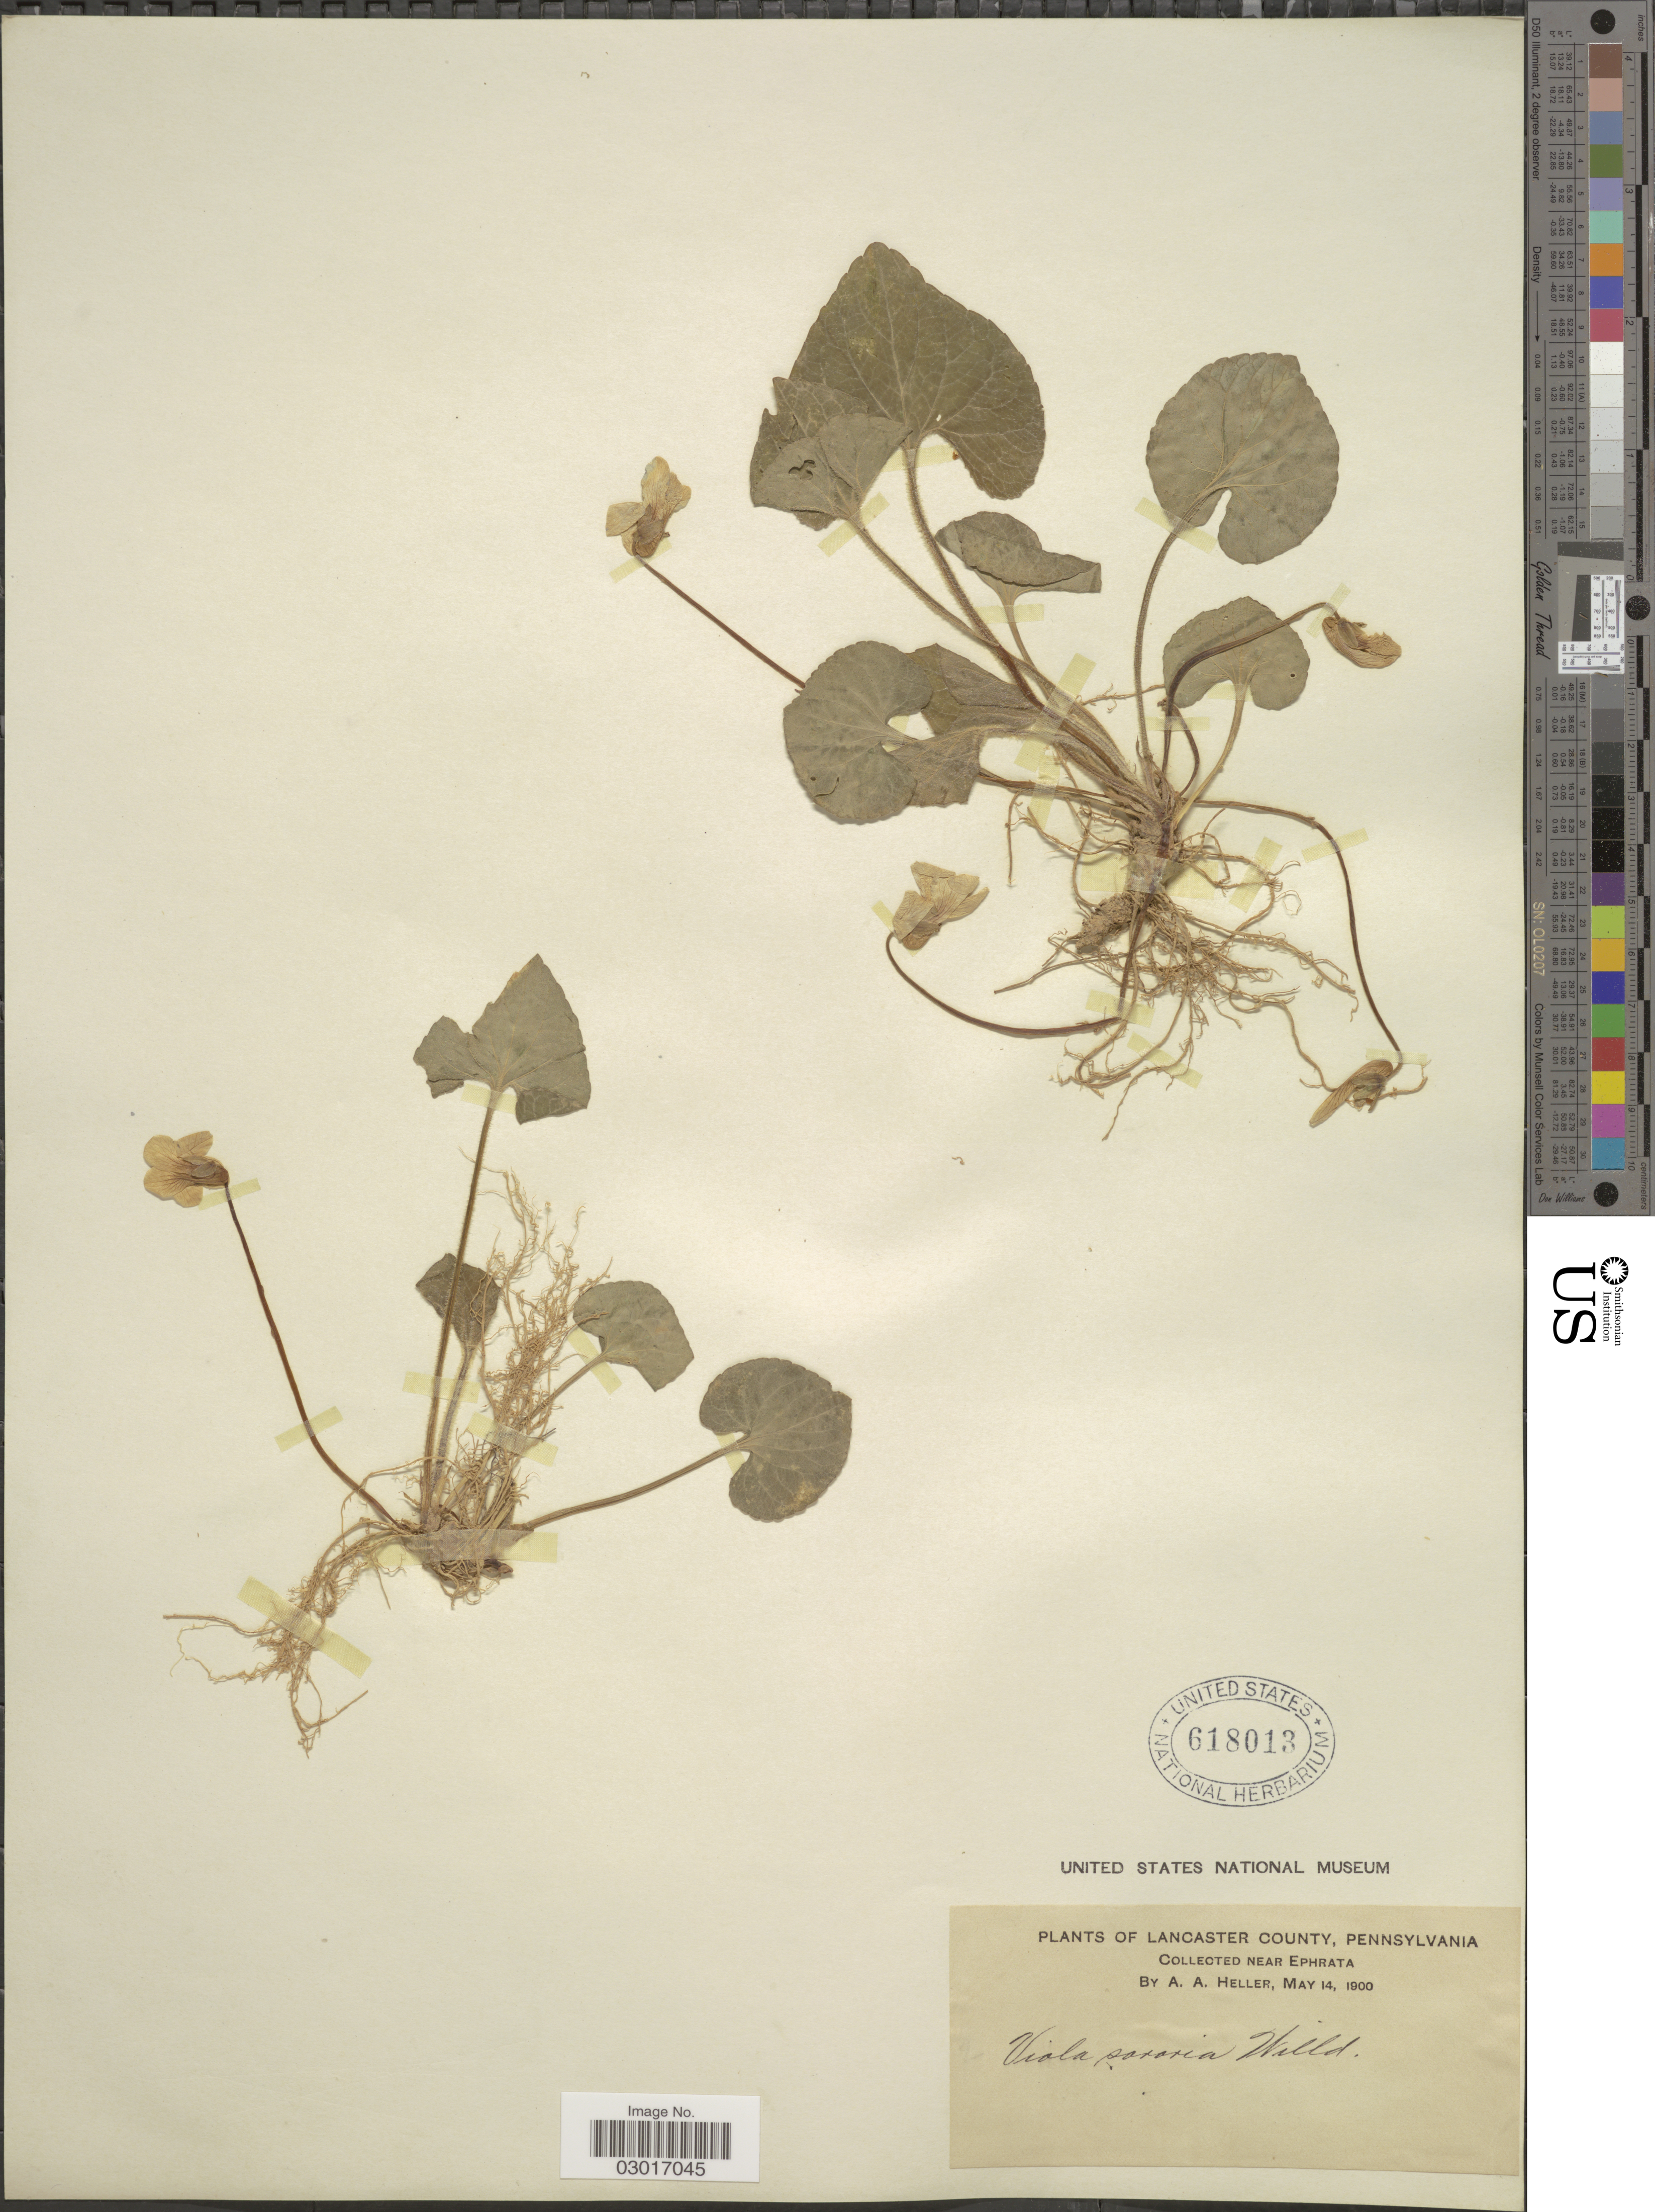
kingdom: Plantae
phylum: Tracheophyta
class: Magnoliopsida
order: Malpighiales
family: Violaceae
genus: Viola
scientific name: Viola sororia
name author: Willd.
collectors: A. A. Heller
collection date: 1900-05-14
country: United States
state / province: Pennsylvania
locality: Lancaster County, Near Ephrata.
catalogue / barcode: US 618013